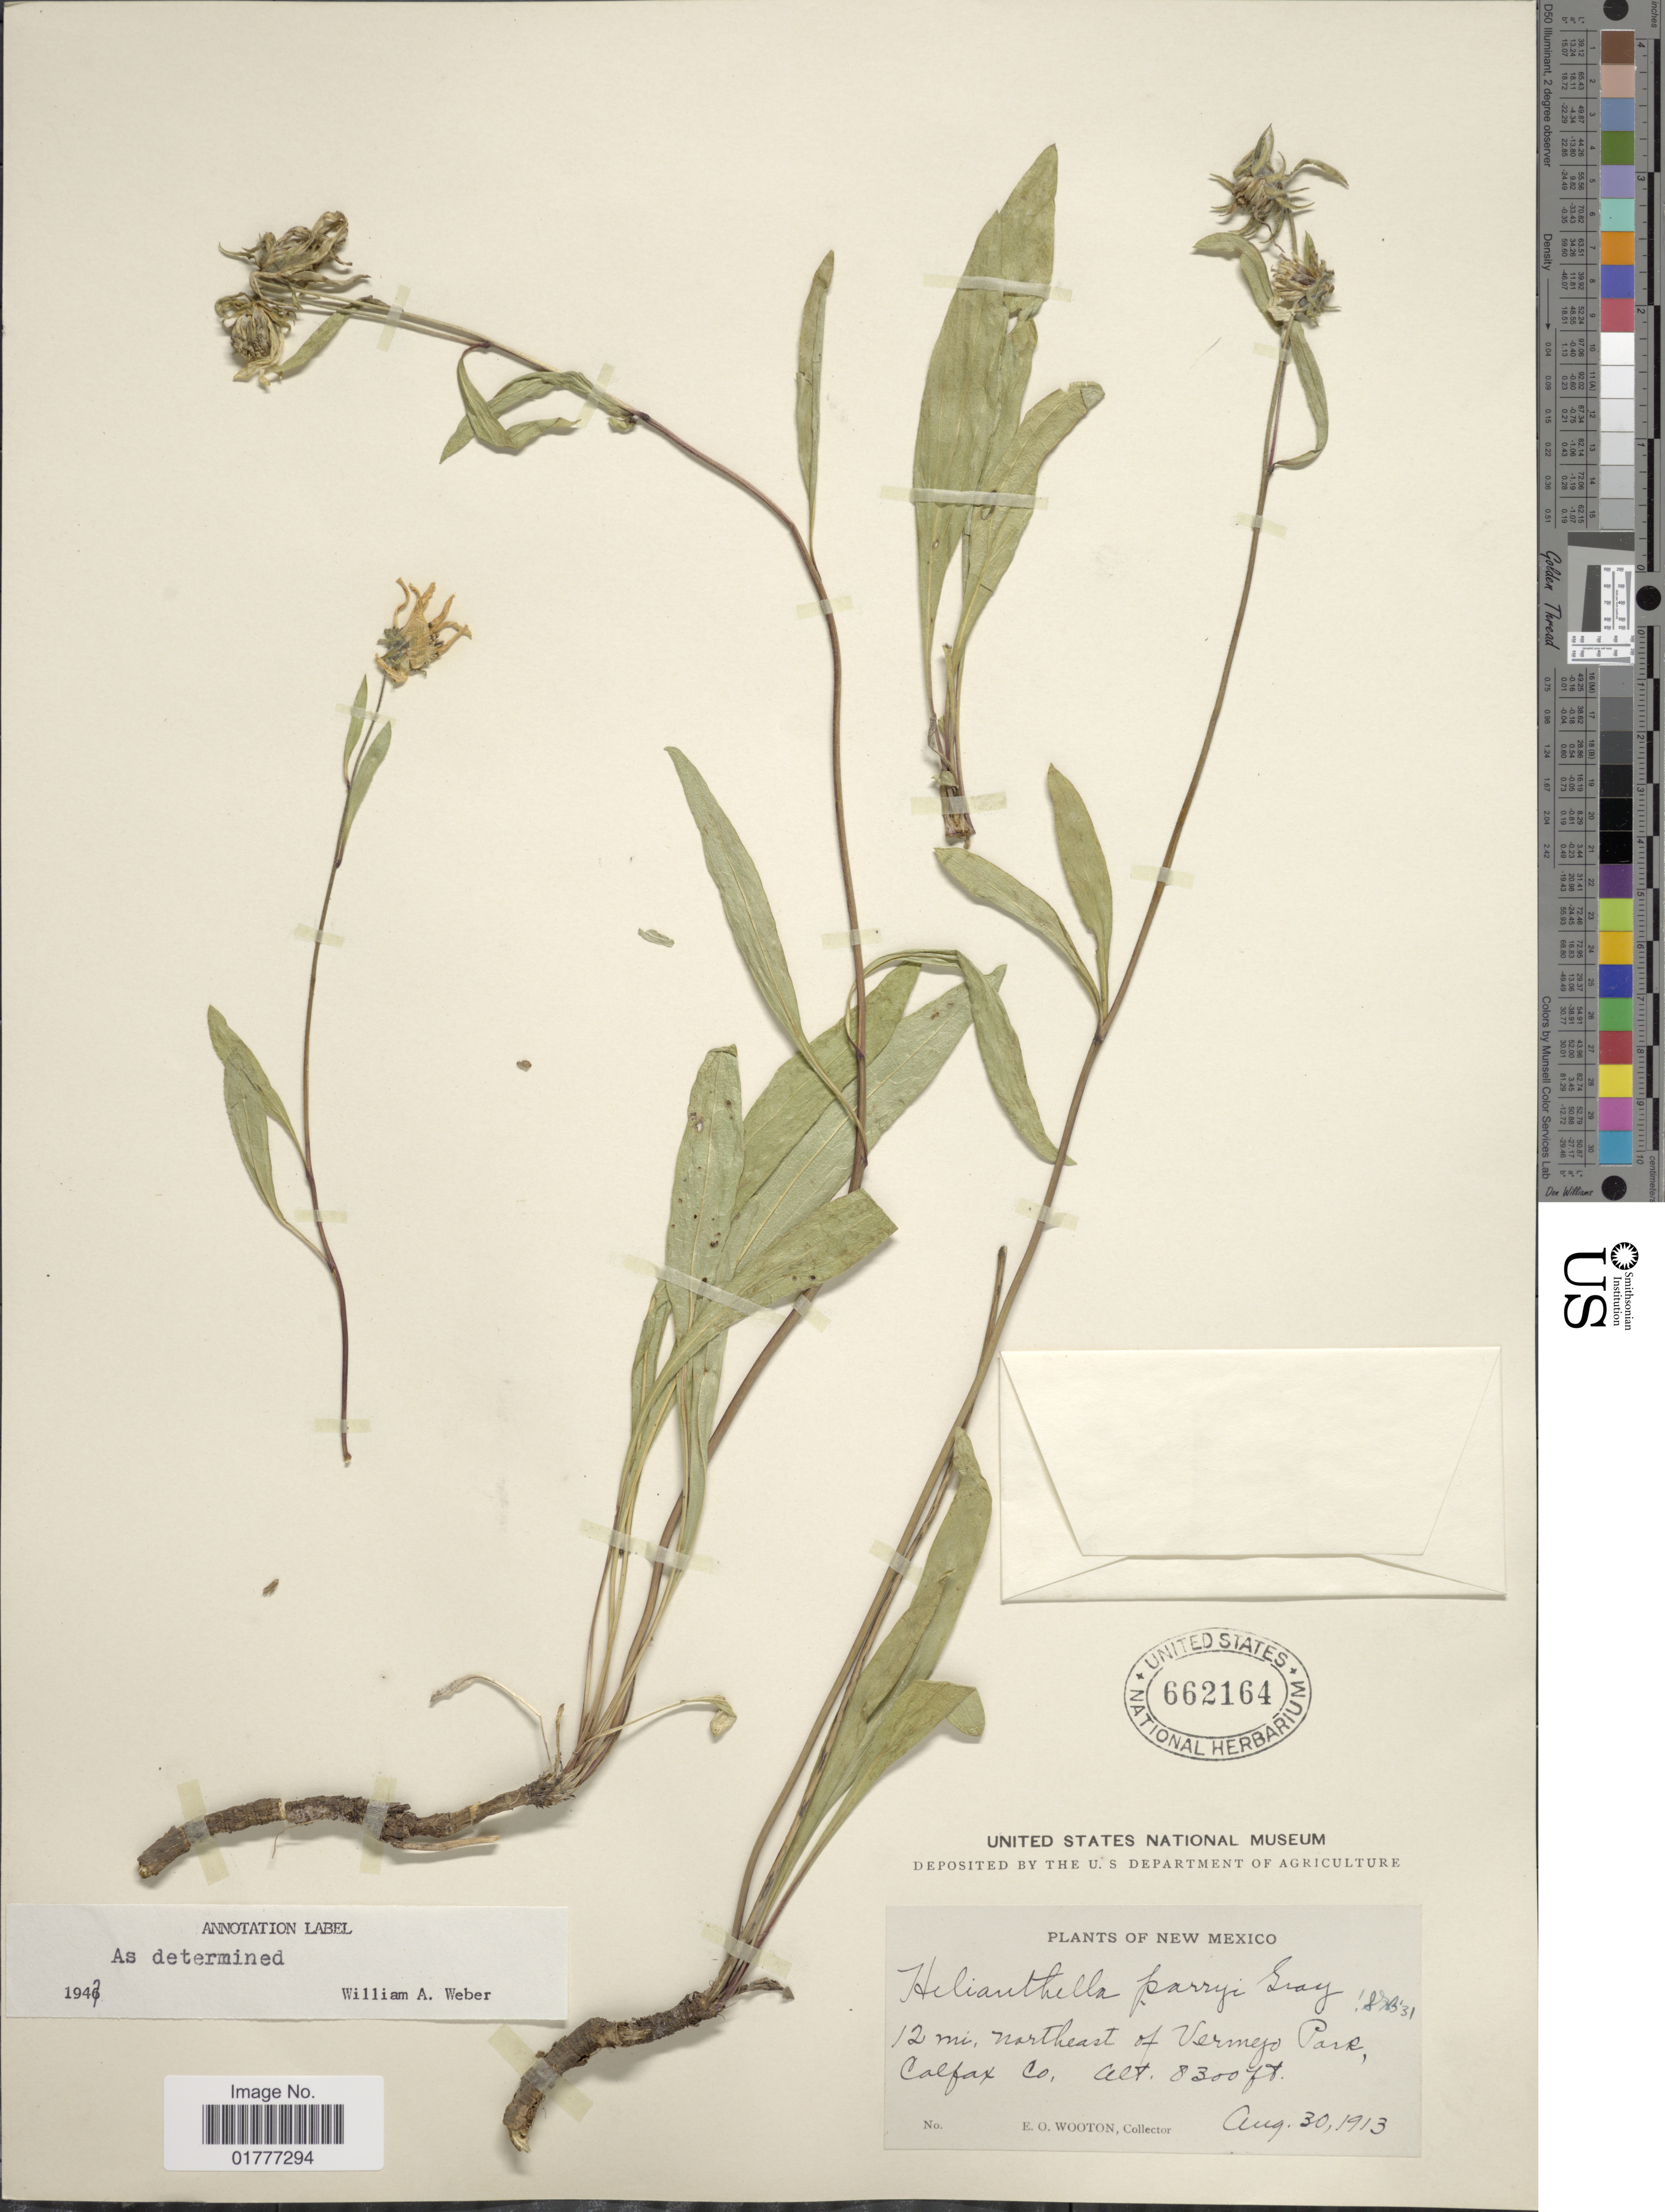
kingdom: Plantae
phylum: Tracheophyta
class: Magnoliopsida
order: Asterales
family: Asteraceae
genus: Helianthella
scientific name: Helianthella parryi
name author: A. Gray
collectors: E. O. Wooton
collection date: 1913-08-30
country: United States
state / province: New Mexico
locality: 12 mi. northeast of Vermejo Park, Calfax Co.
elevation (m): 2530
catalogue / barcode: US 662164